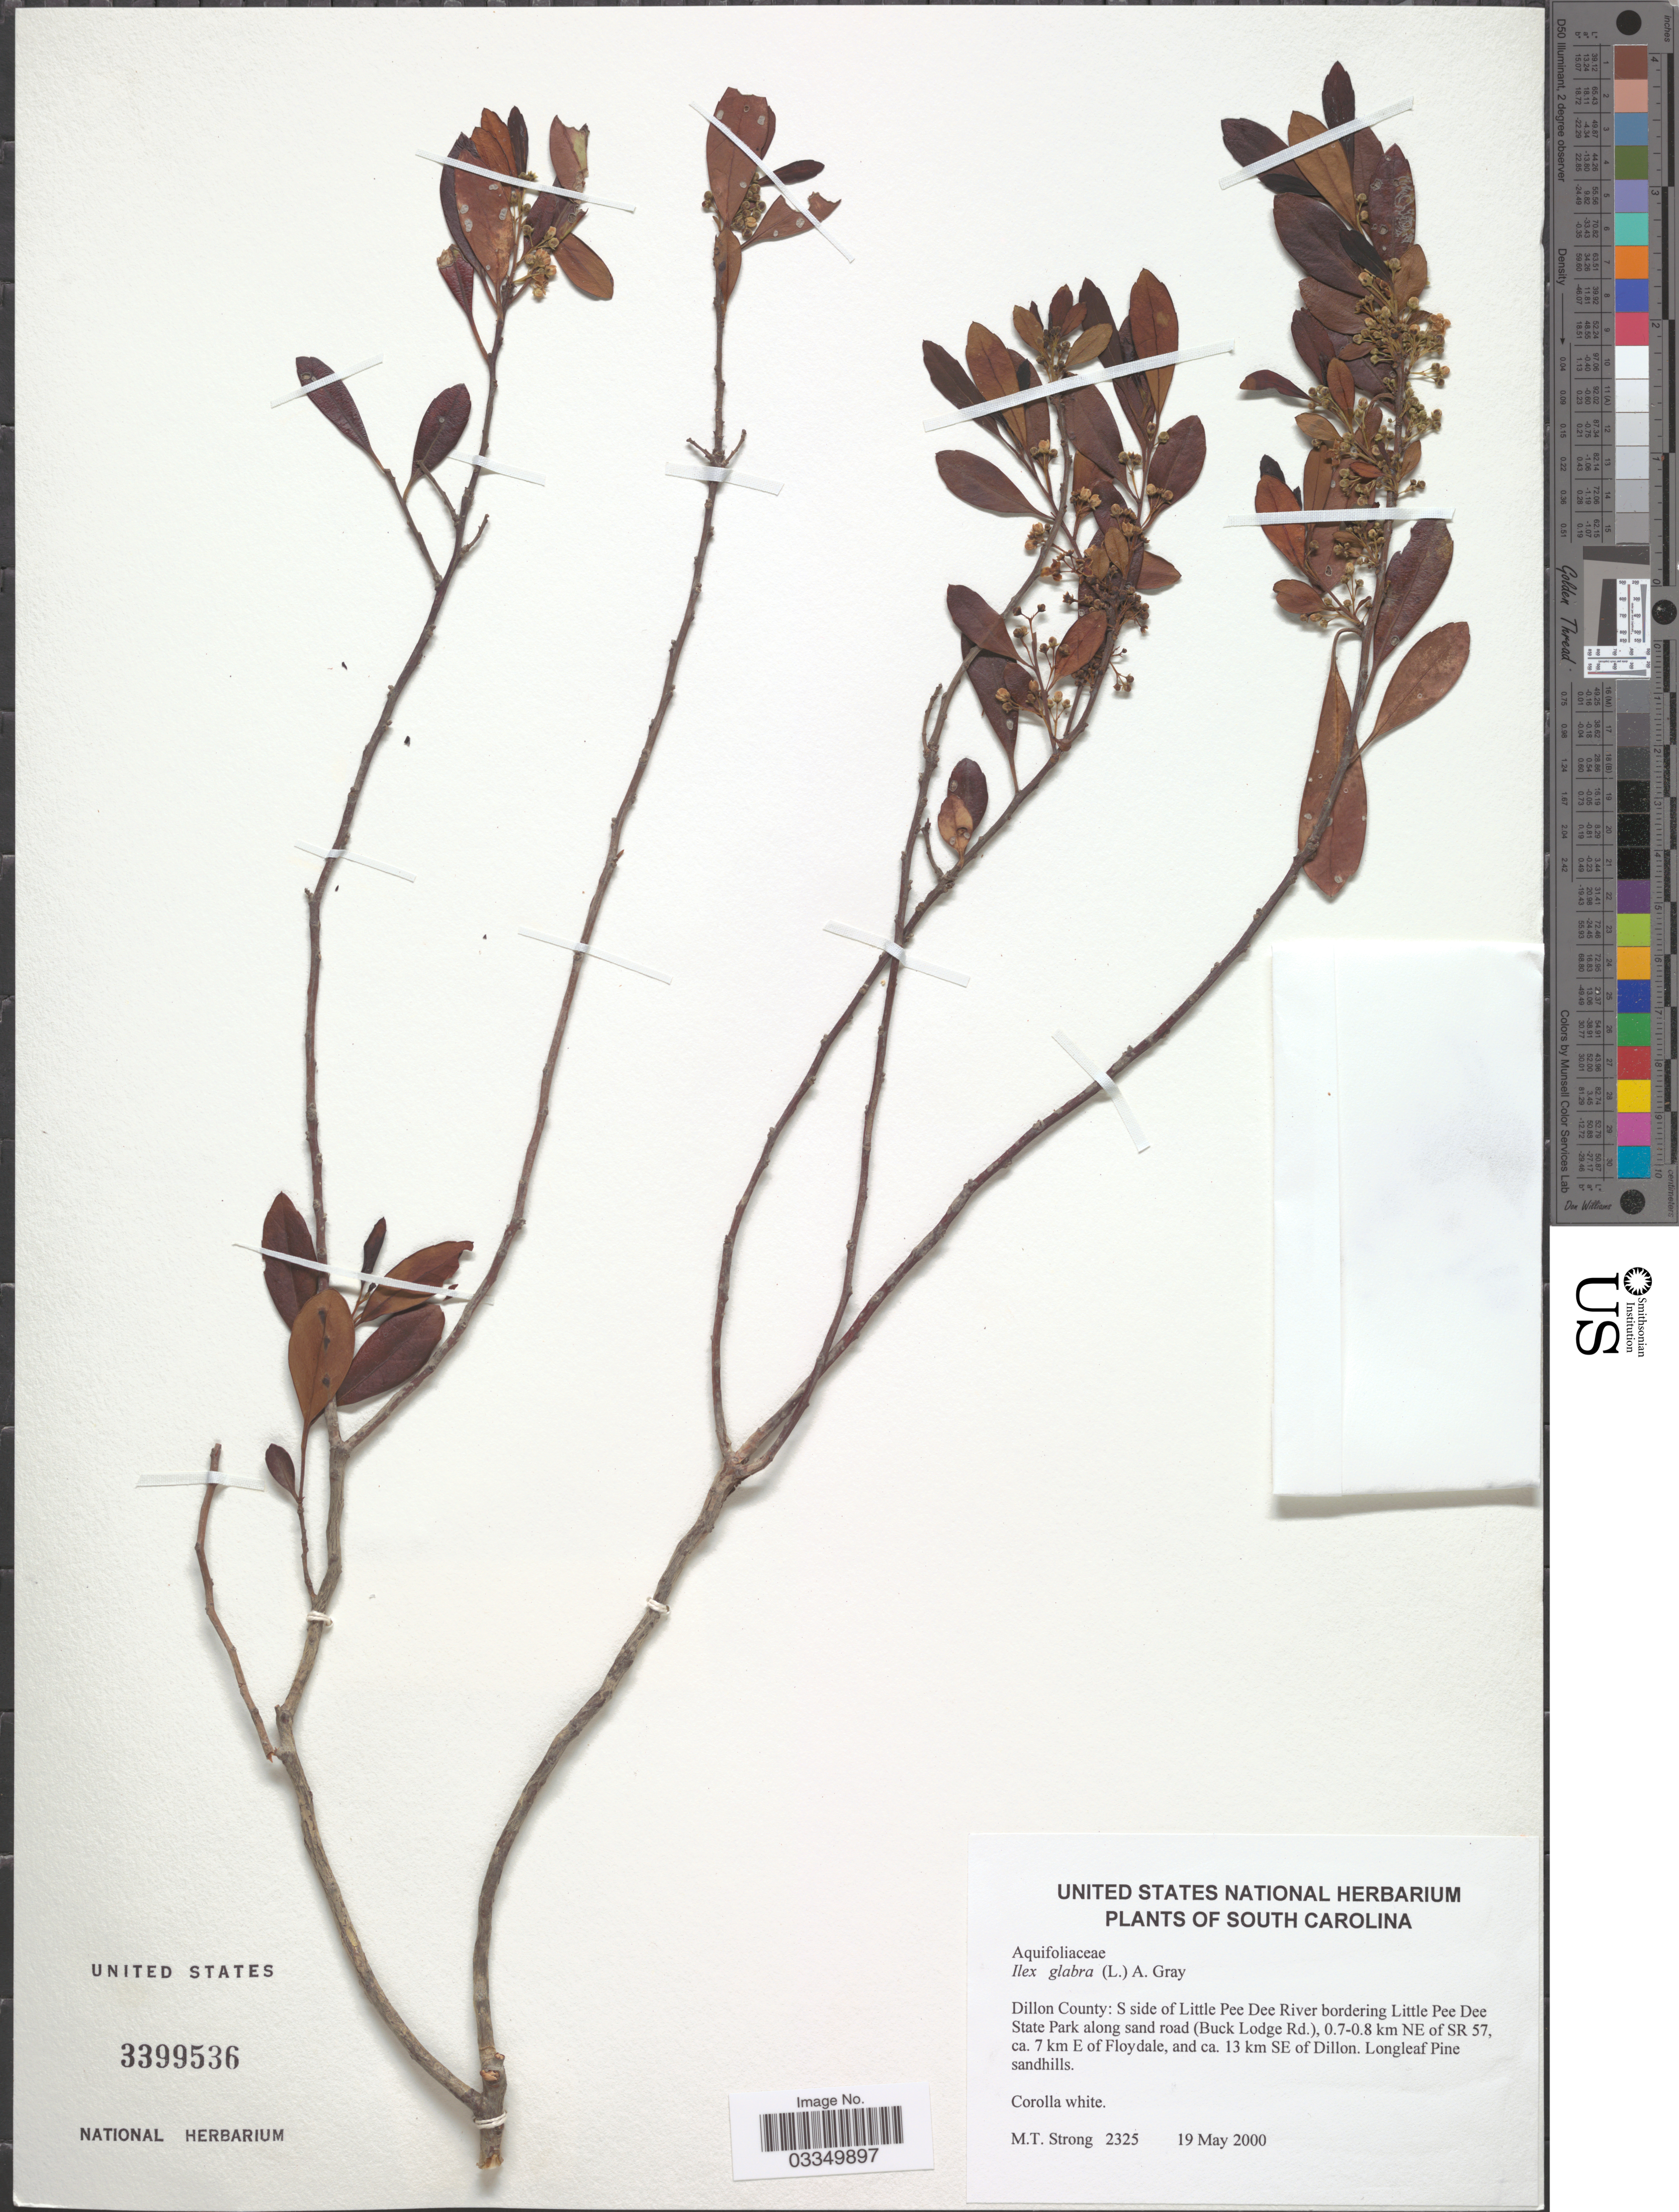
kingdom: Plantae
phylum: Tracheophyta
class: Magnoliopsida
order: Aquifoliales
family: Aquifoliaceae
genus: Ilex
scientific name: Ilex glabra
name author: (L.) A. Gray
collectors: M. T. Strong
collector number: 2325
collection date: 2000-05-19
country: United States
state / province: South Carolina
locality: Dillon County: S side of Little Pee Dee River bordering Little Pee Dee State Park along sand road (Buck Lodge Rd.), 0.7-0.8 km NE of Sr 57, ca. 7 km E of Floydale, and ca. 13 km SE of Dillon.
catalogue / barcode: US 3399536